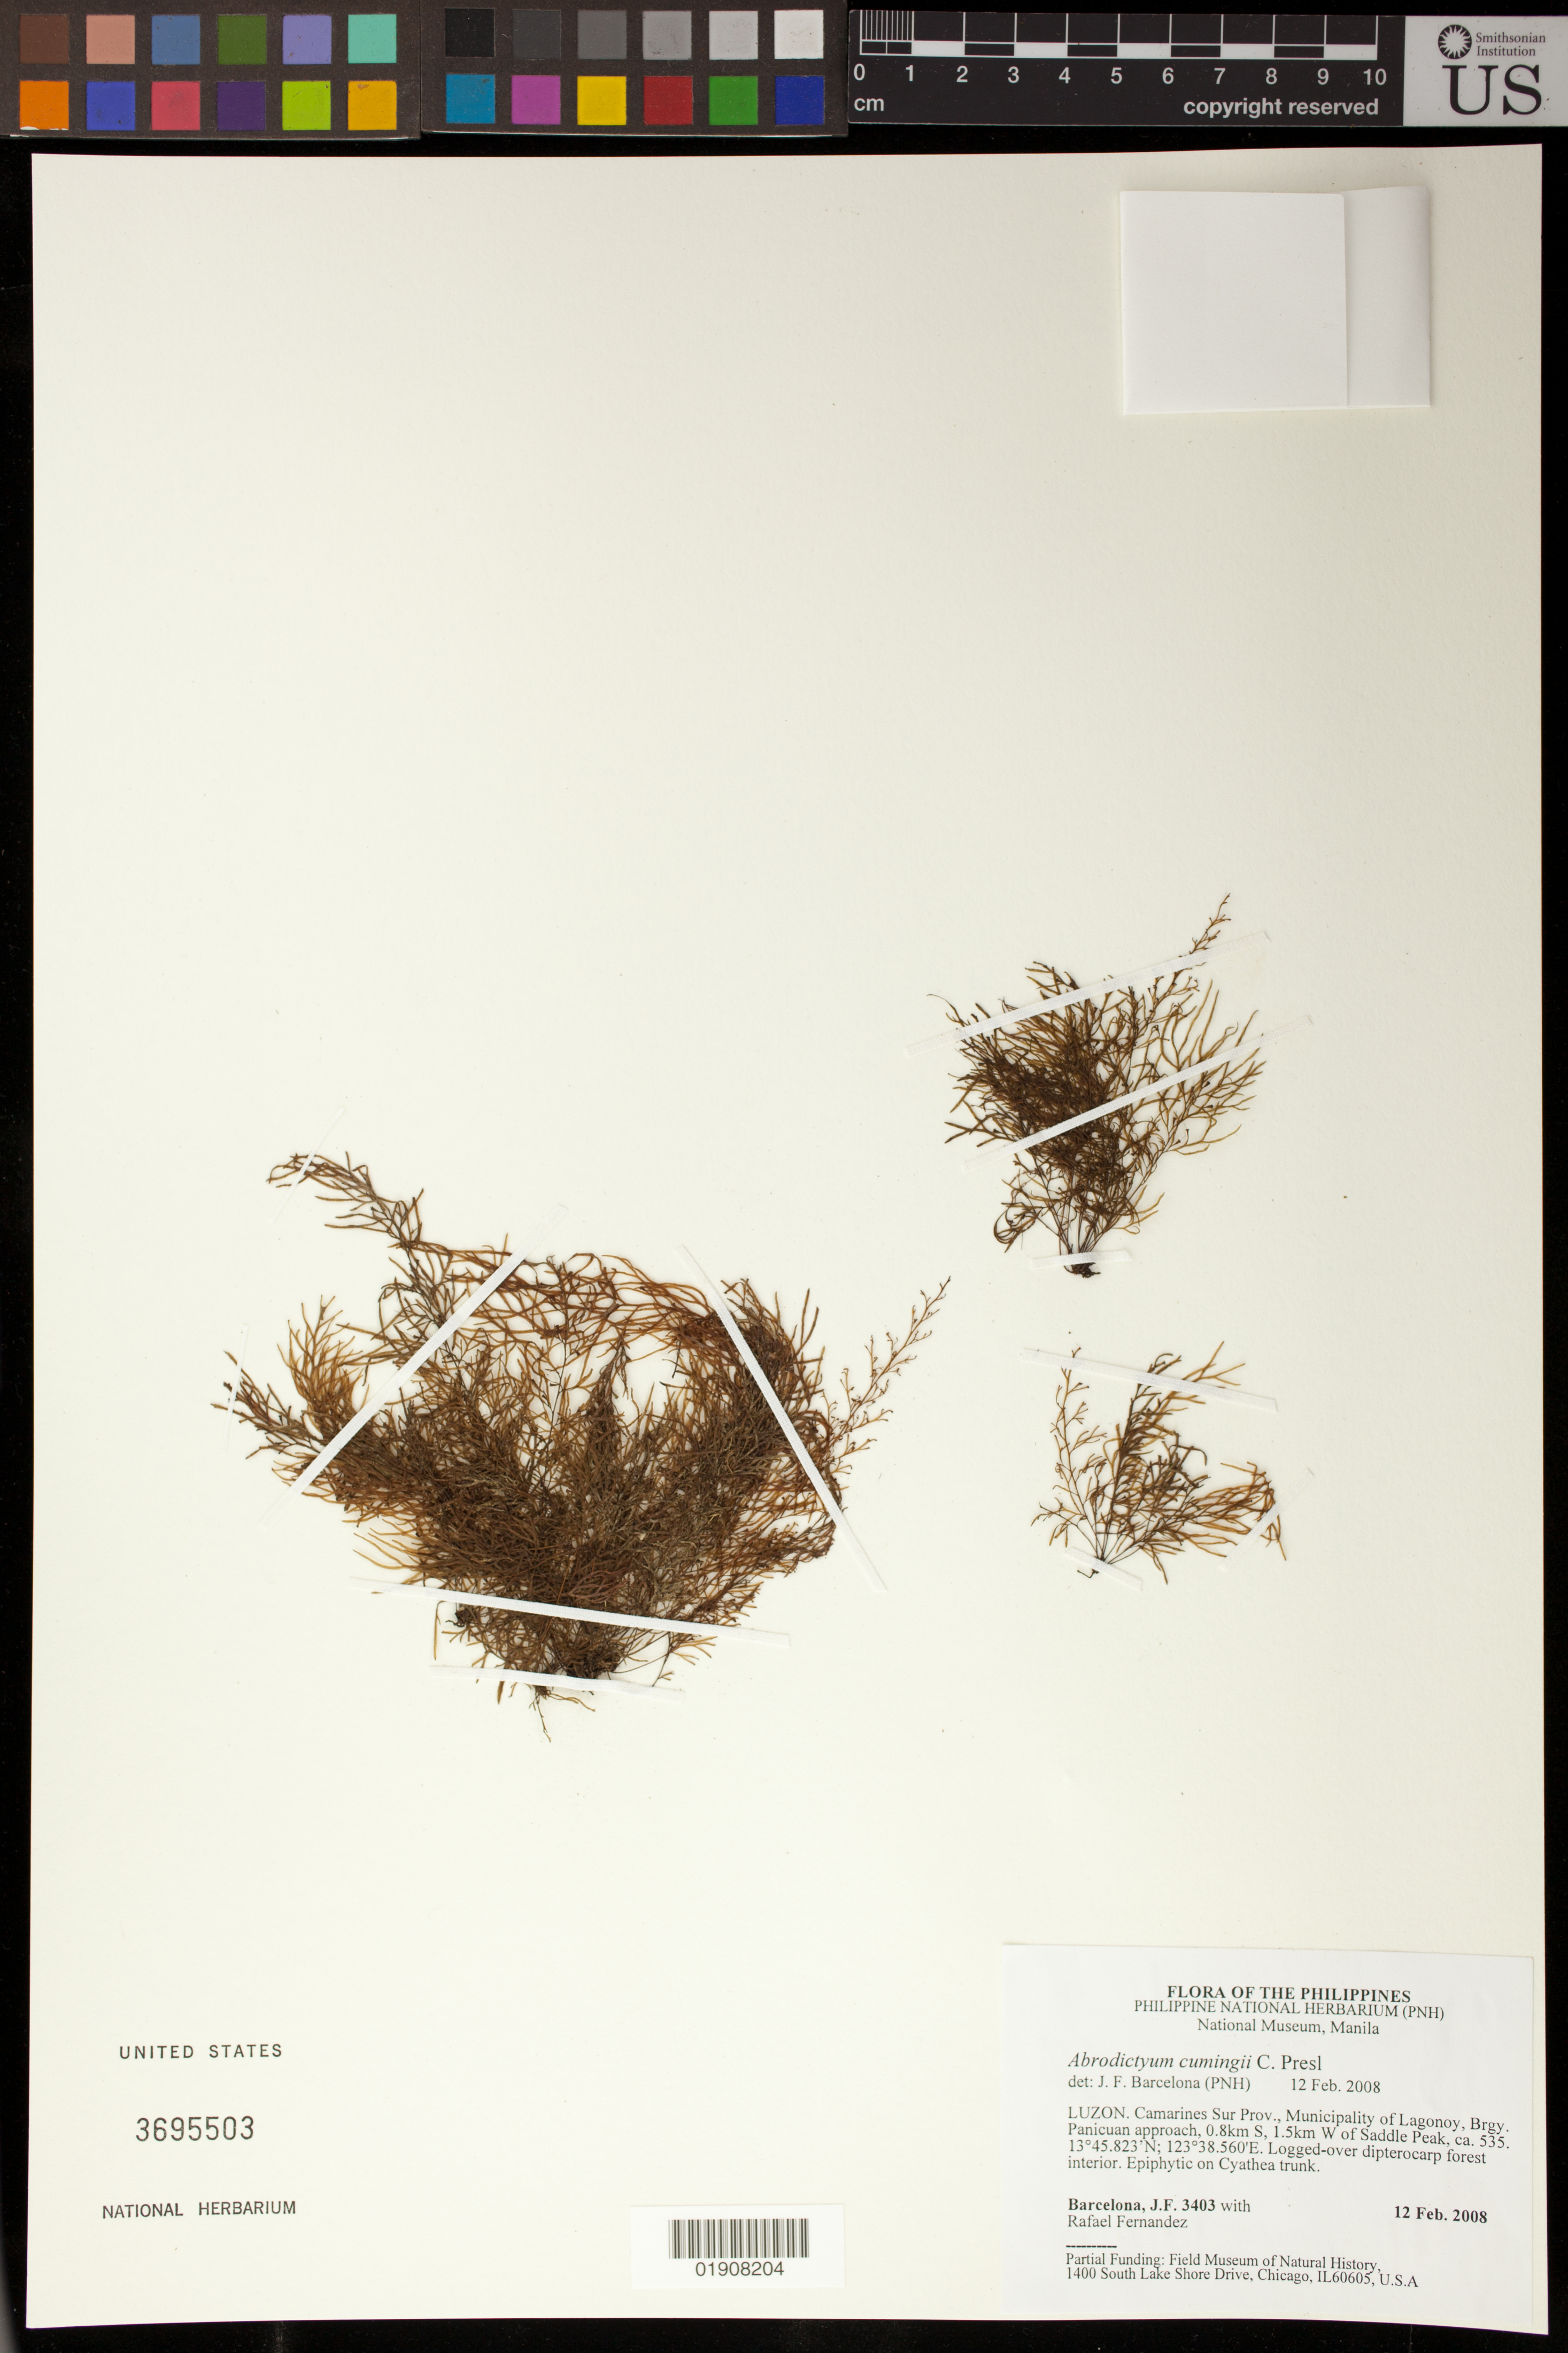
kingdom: Plantae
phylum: Tracheophyta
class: Polypodiopsida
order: Hymenophyllales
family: Hymenophyllaceae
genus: Abrodictyum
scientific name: Abrodictyum cumingii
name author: C. Presl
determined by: Barcelona, J. F.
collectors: J. F. Barcelona & R. Fernandez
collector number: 3403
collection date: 2008-02-12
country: Philippines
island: Luzon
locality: Luzon, Camarines Sur Prov., Municipality of Lagonoy, Brgy. Panicuan approach, 0.8km S 1.5km W of Saddle Peak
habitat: Logged-over dipterocarp forest interior.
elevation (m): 535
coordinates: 13 45.823 N, 123 38.560 E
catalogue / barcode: US 3695503